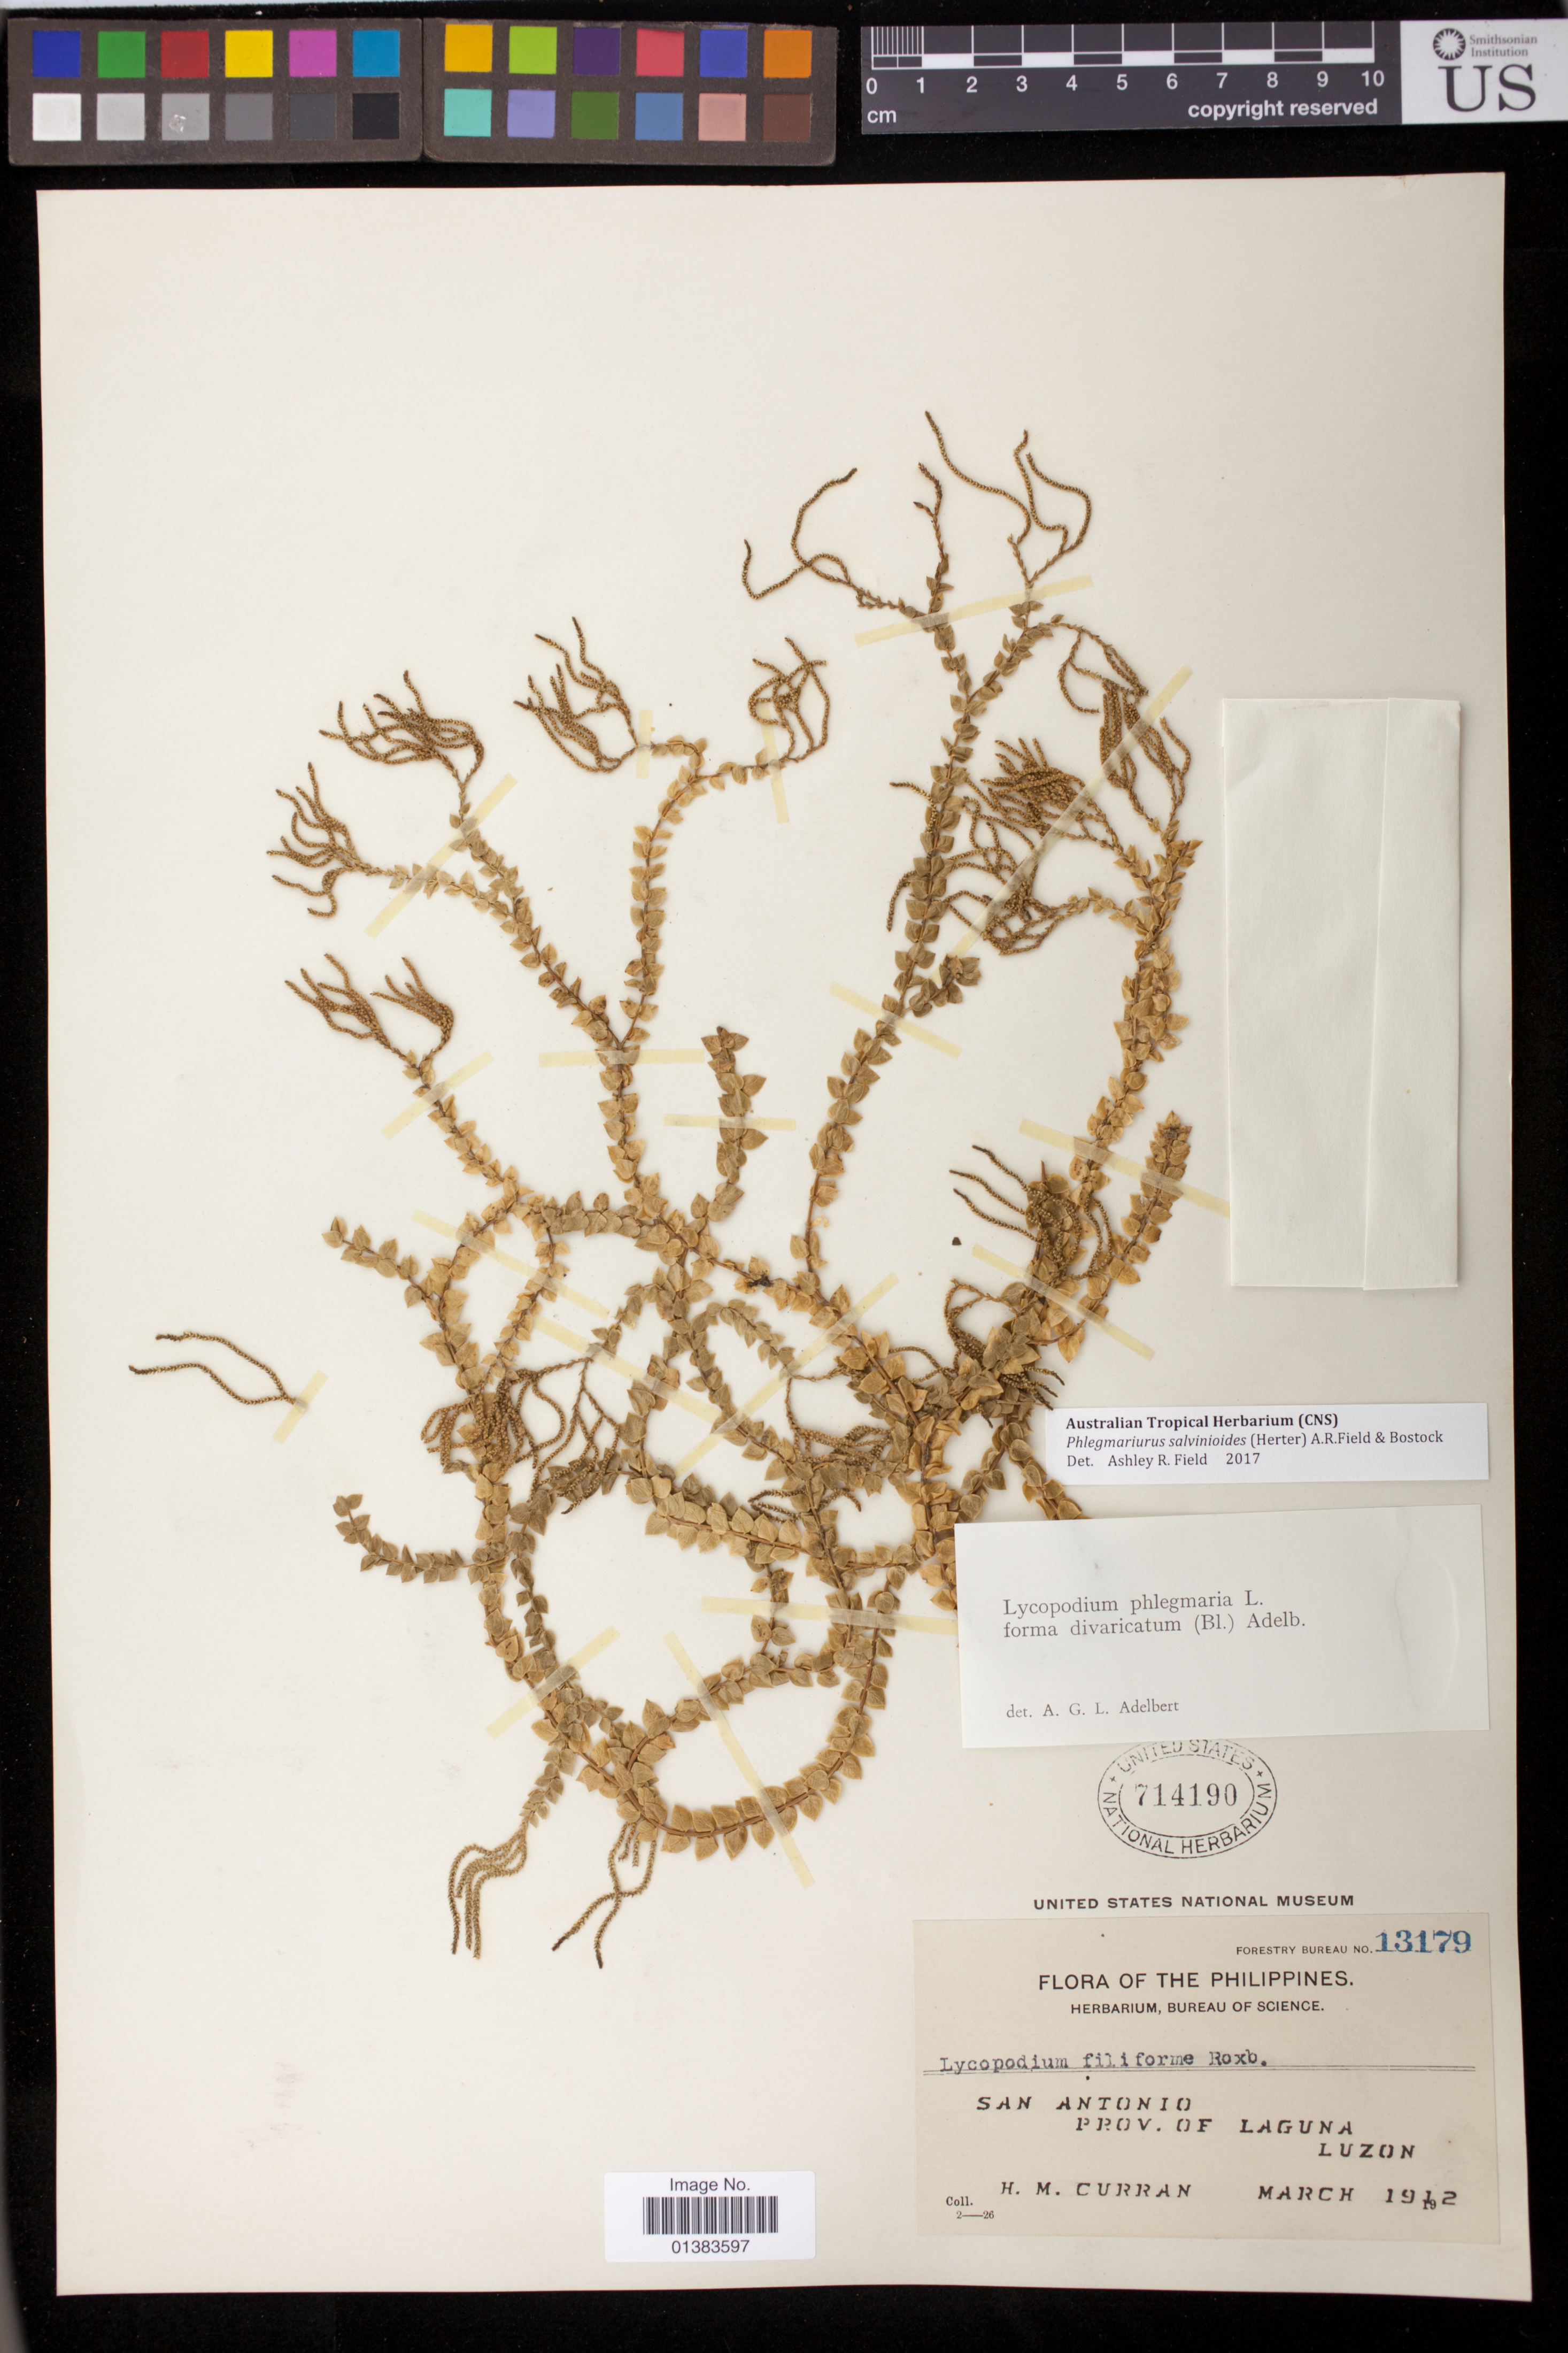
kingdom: Plantae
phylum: Tracheophyta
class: Lycopodiopsida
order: Lycopodiales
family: Lycopodiaceae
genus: Urostachys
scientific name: Urostachys salvinioides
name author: Herter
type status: Isosyntype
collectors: H. M. Curran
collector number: For. Bur. 13179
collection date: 1912-03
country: Philippines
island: Luzon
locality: San Antonio, Prov. of Laguna, Luzon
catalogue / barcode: US 714190